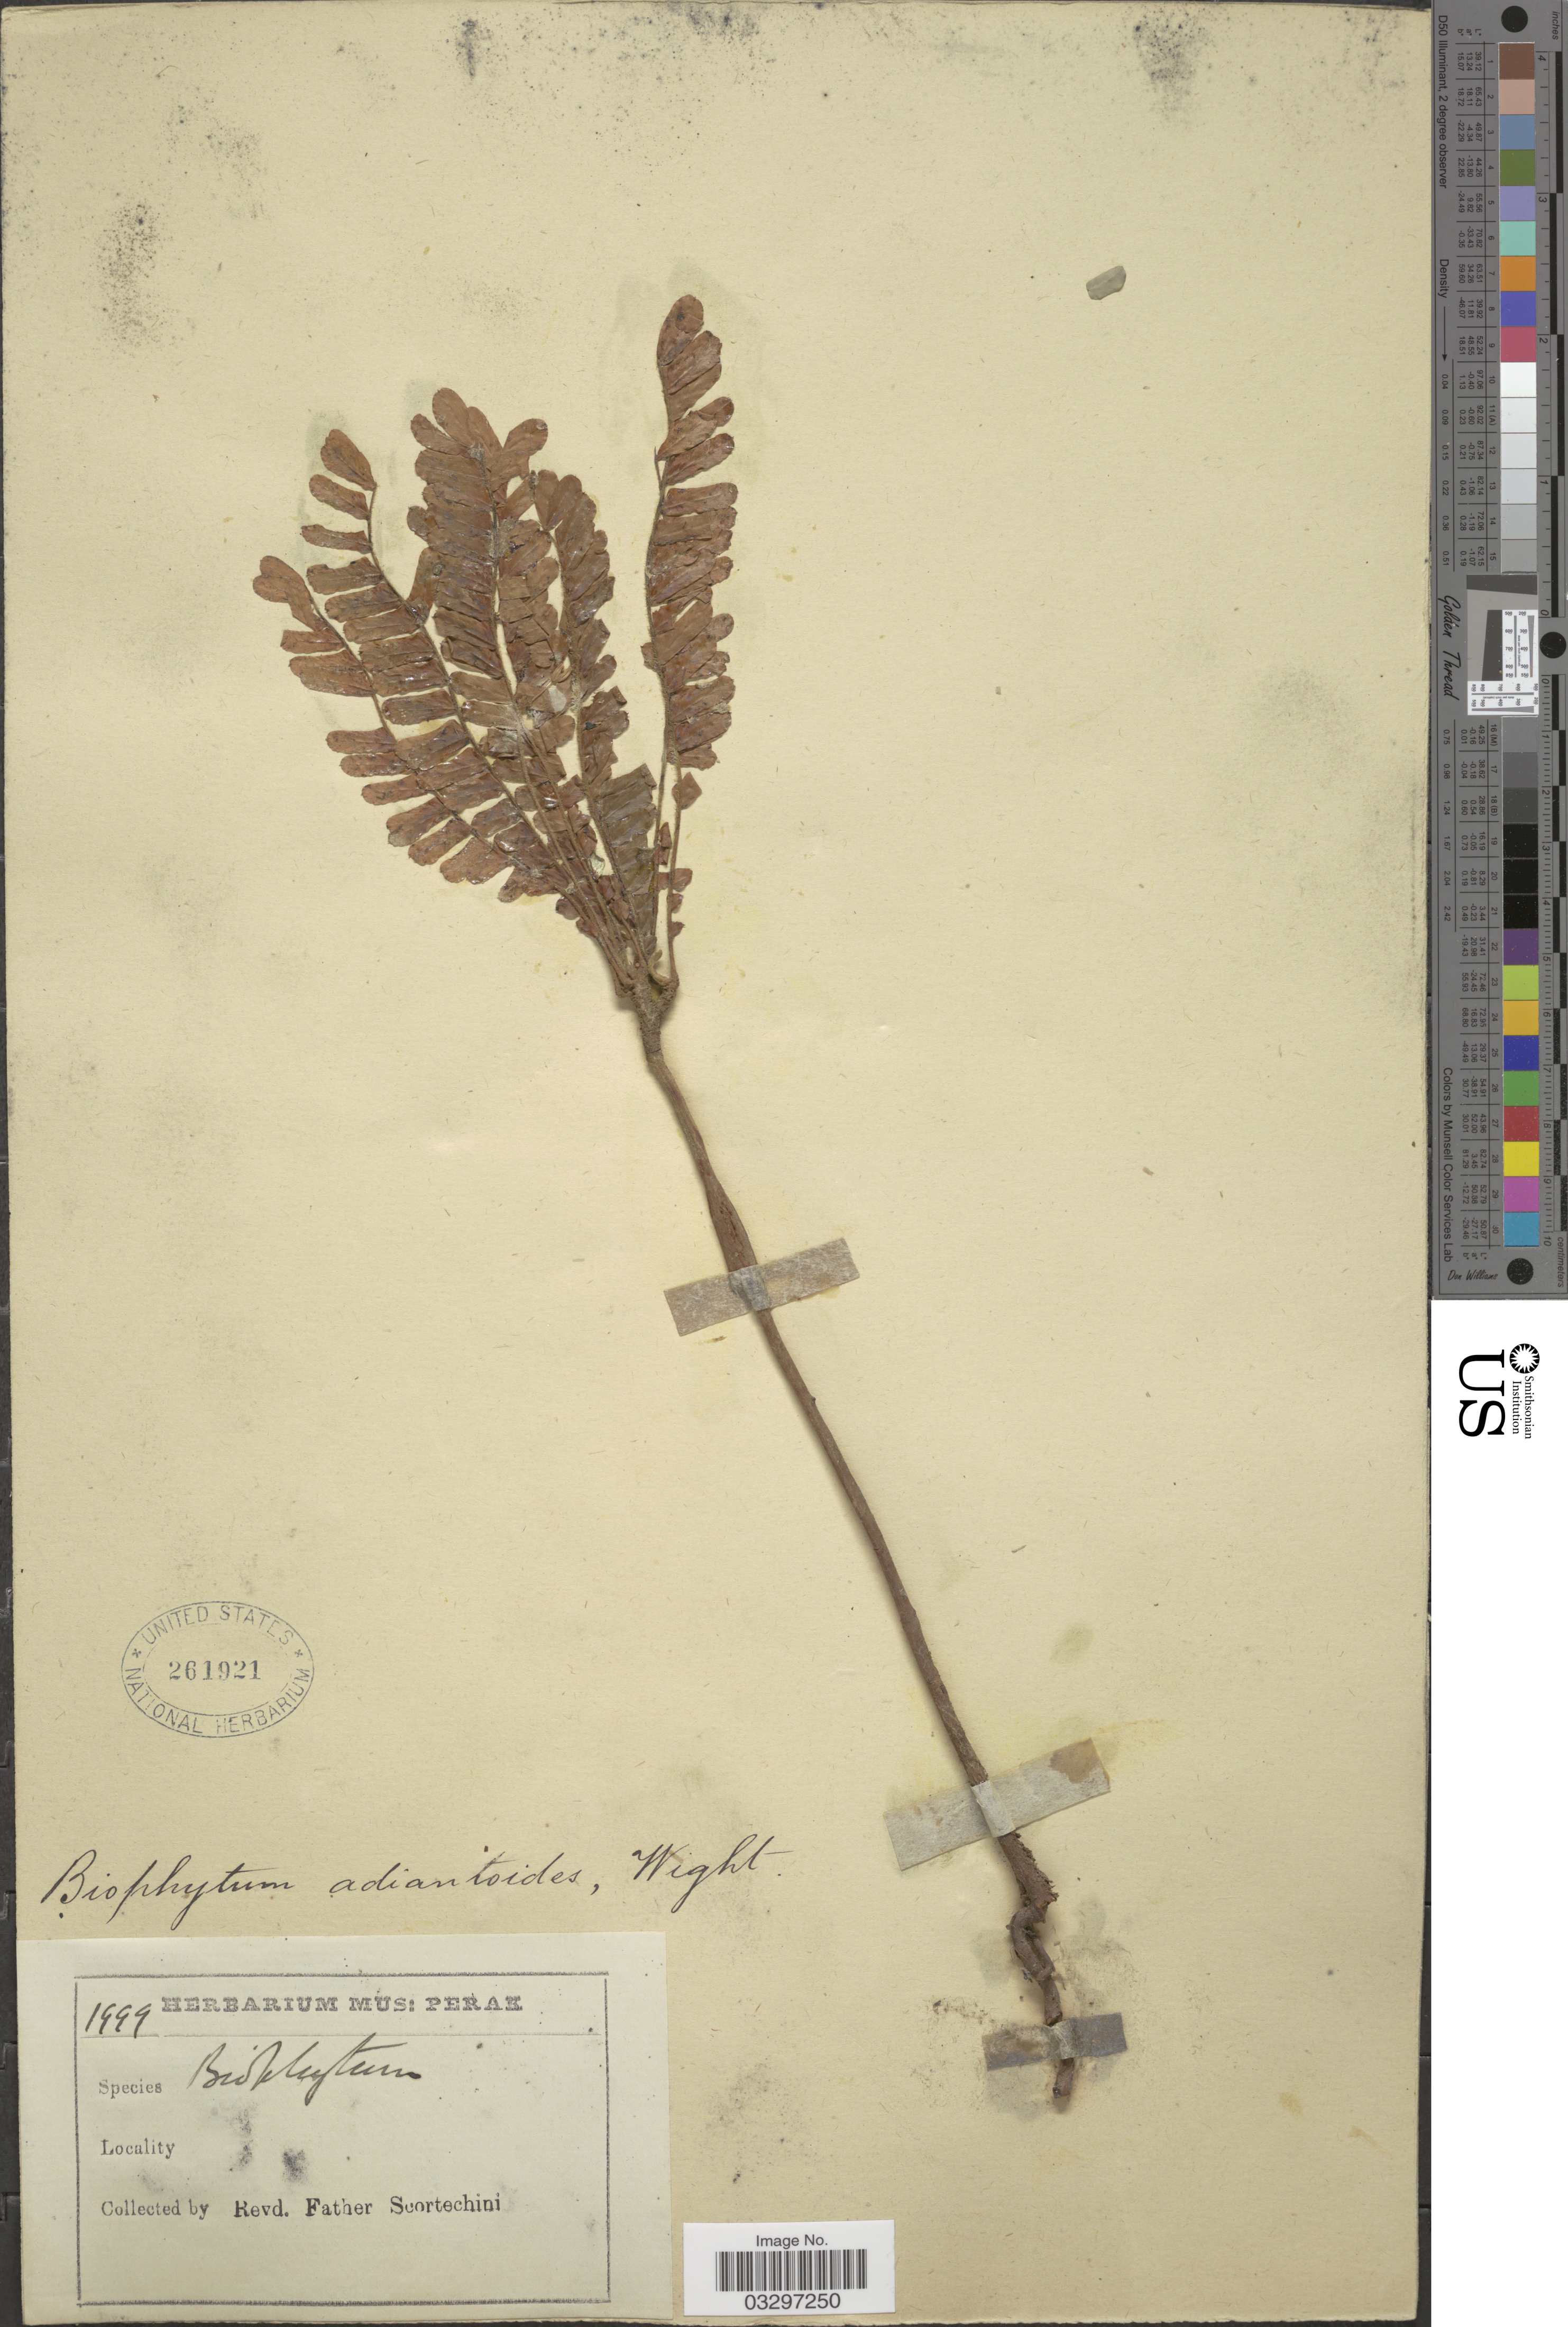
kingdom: Plantae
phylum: Tracheophyta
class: Magnoliopsida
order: Oxalidales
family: Oxalidaceae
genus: Biophytum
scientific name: Biophytum adiantoides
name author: Wight ex Edgew. & Hook. f.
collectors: Fr. Scortechini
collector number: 1999*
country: Malaysia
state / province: Perak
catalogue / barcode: US 261921